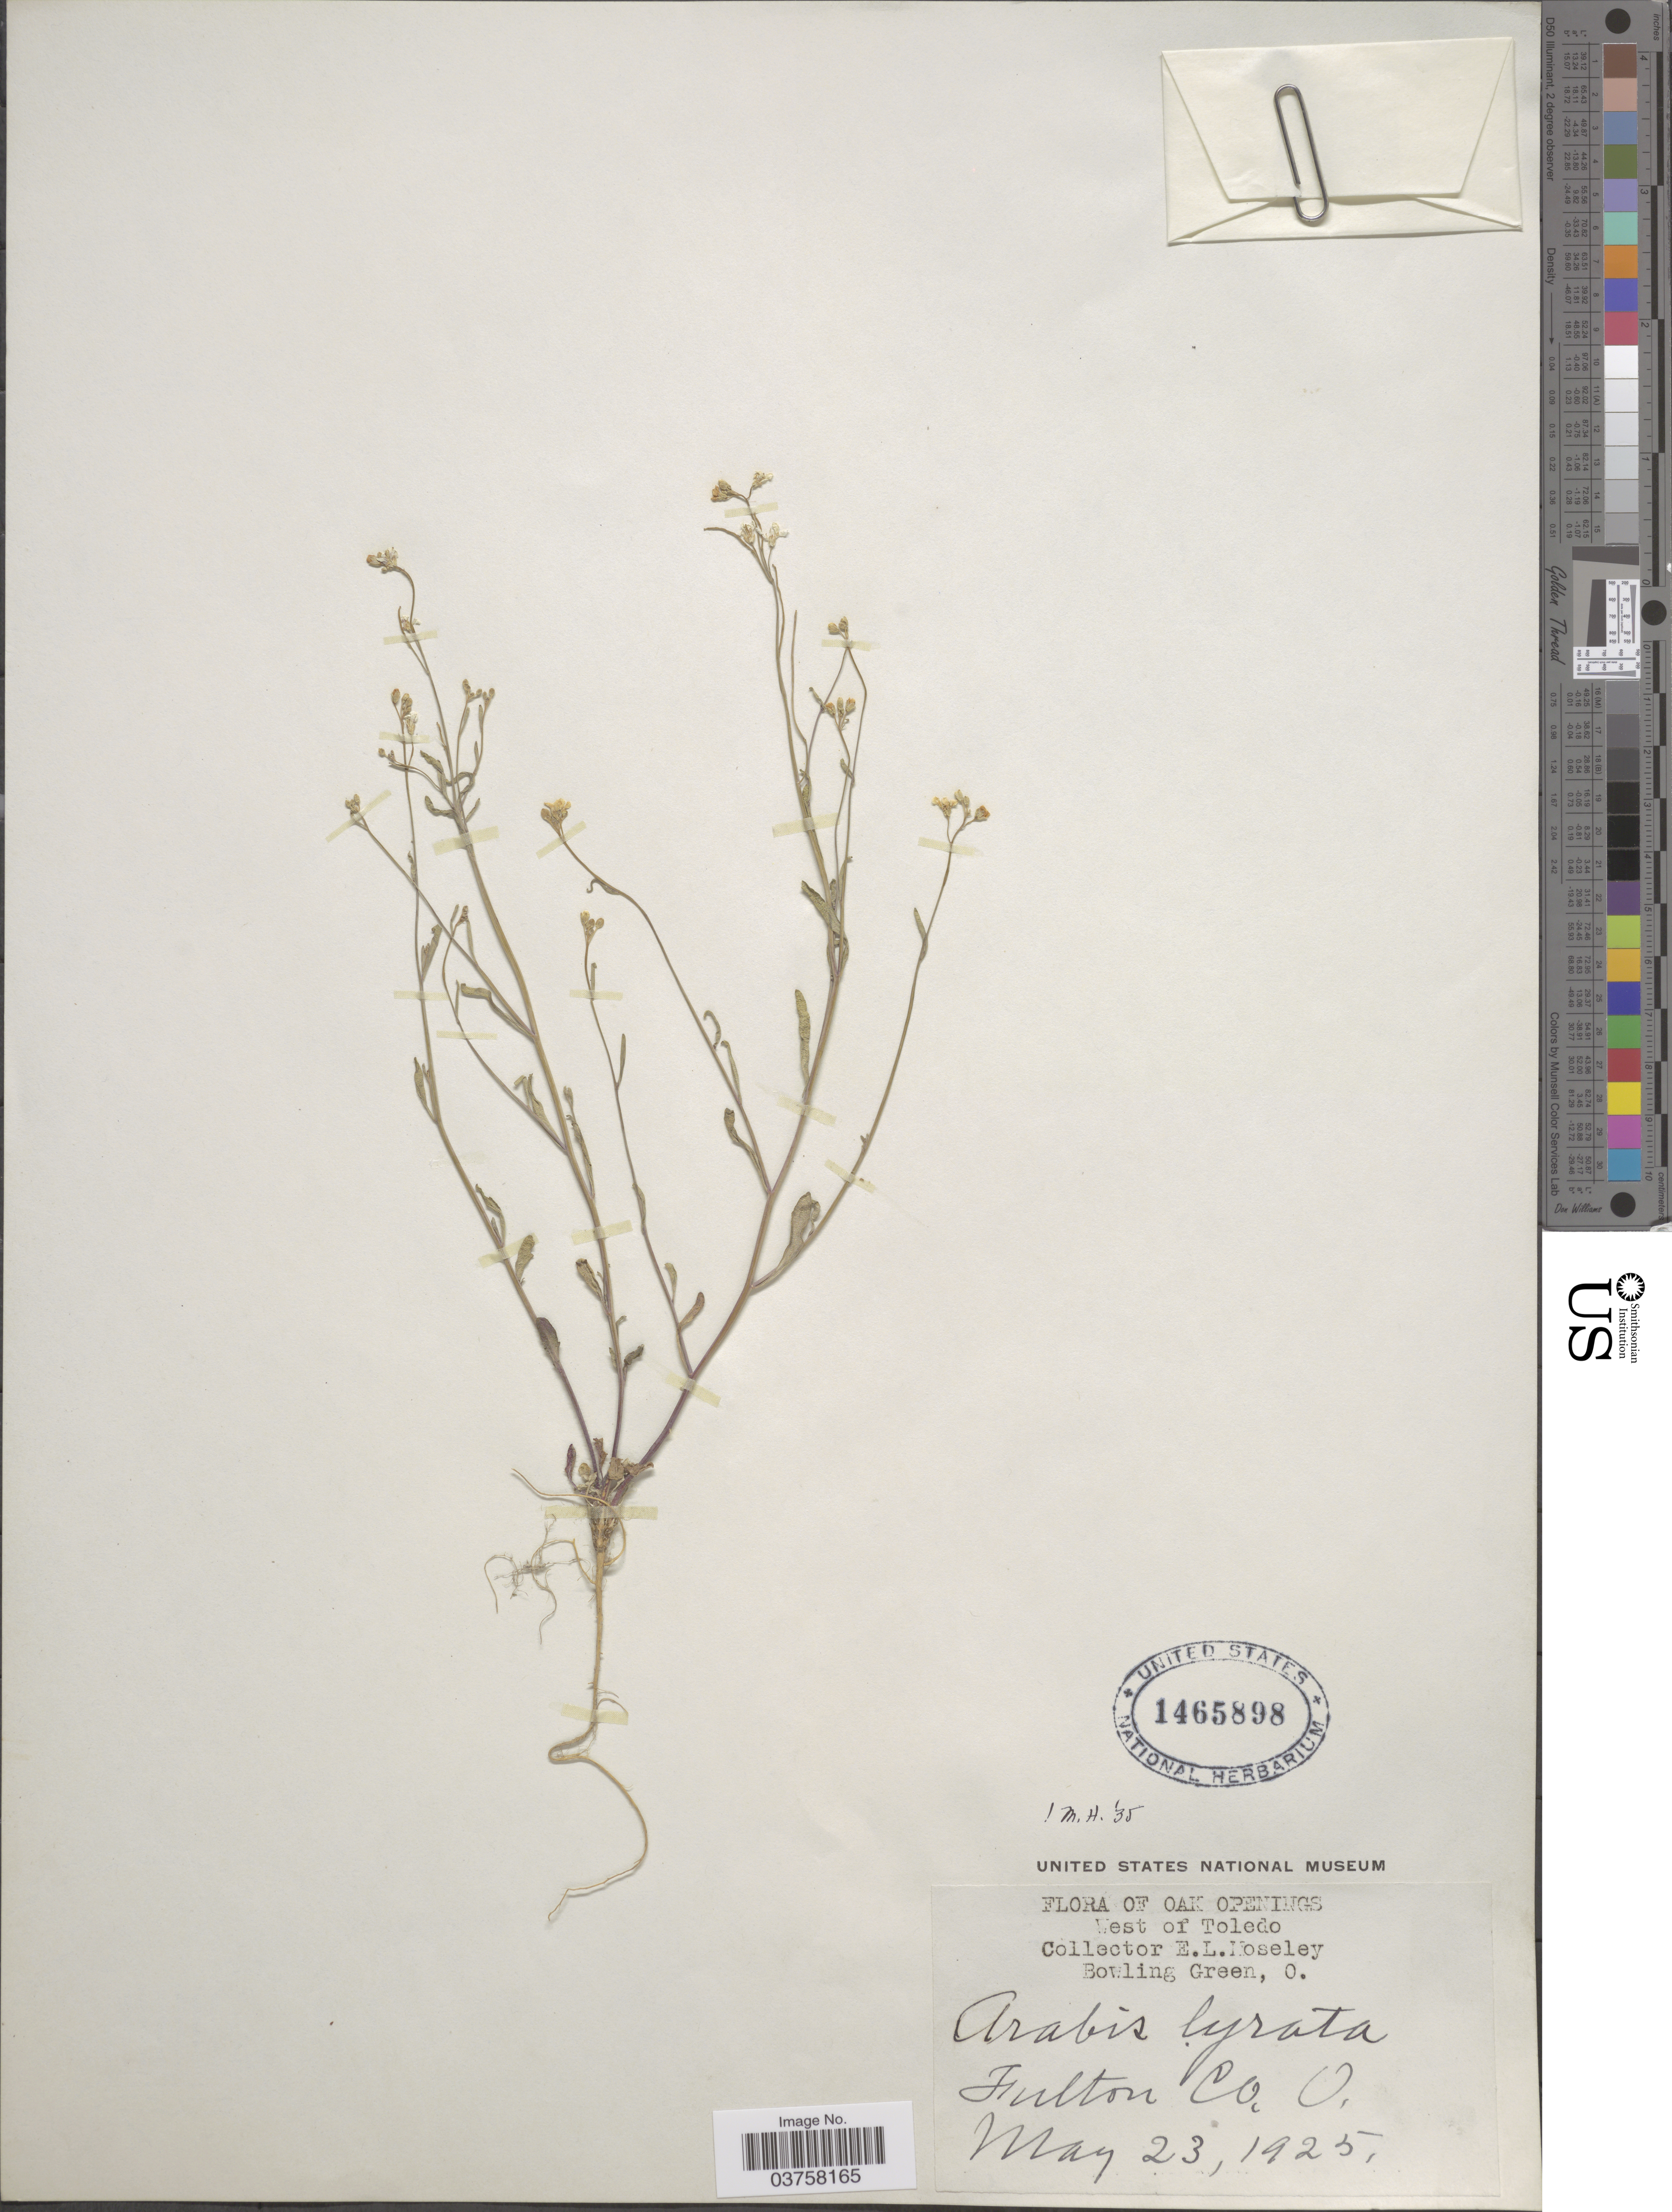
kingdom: Plantae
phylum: Tracheophyta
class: Magnoliopsida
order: Brassicales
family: Brassicaceae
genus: Arabis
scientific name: Arabis lyrata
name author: L.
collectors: E. Moseley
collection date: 1925-05-23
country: United States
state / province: Ohio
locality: Oak Openings. West of Toledo. Fulton Co.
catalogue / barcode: US 1465898